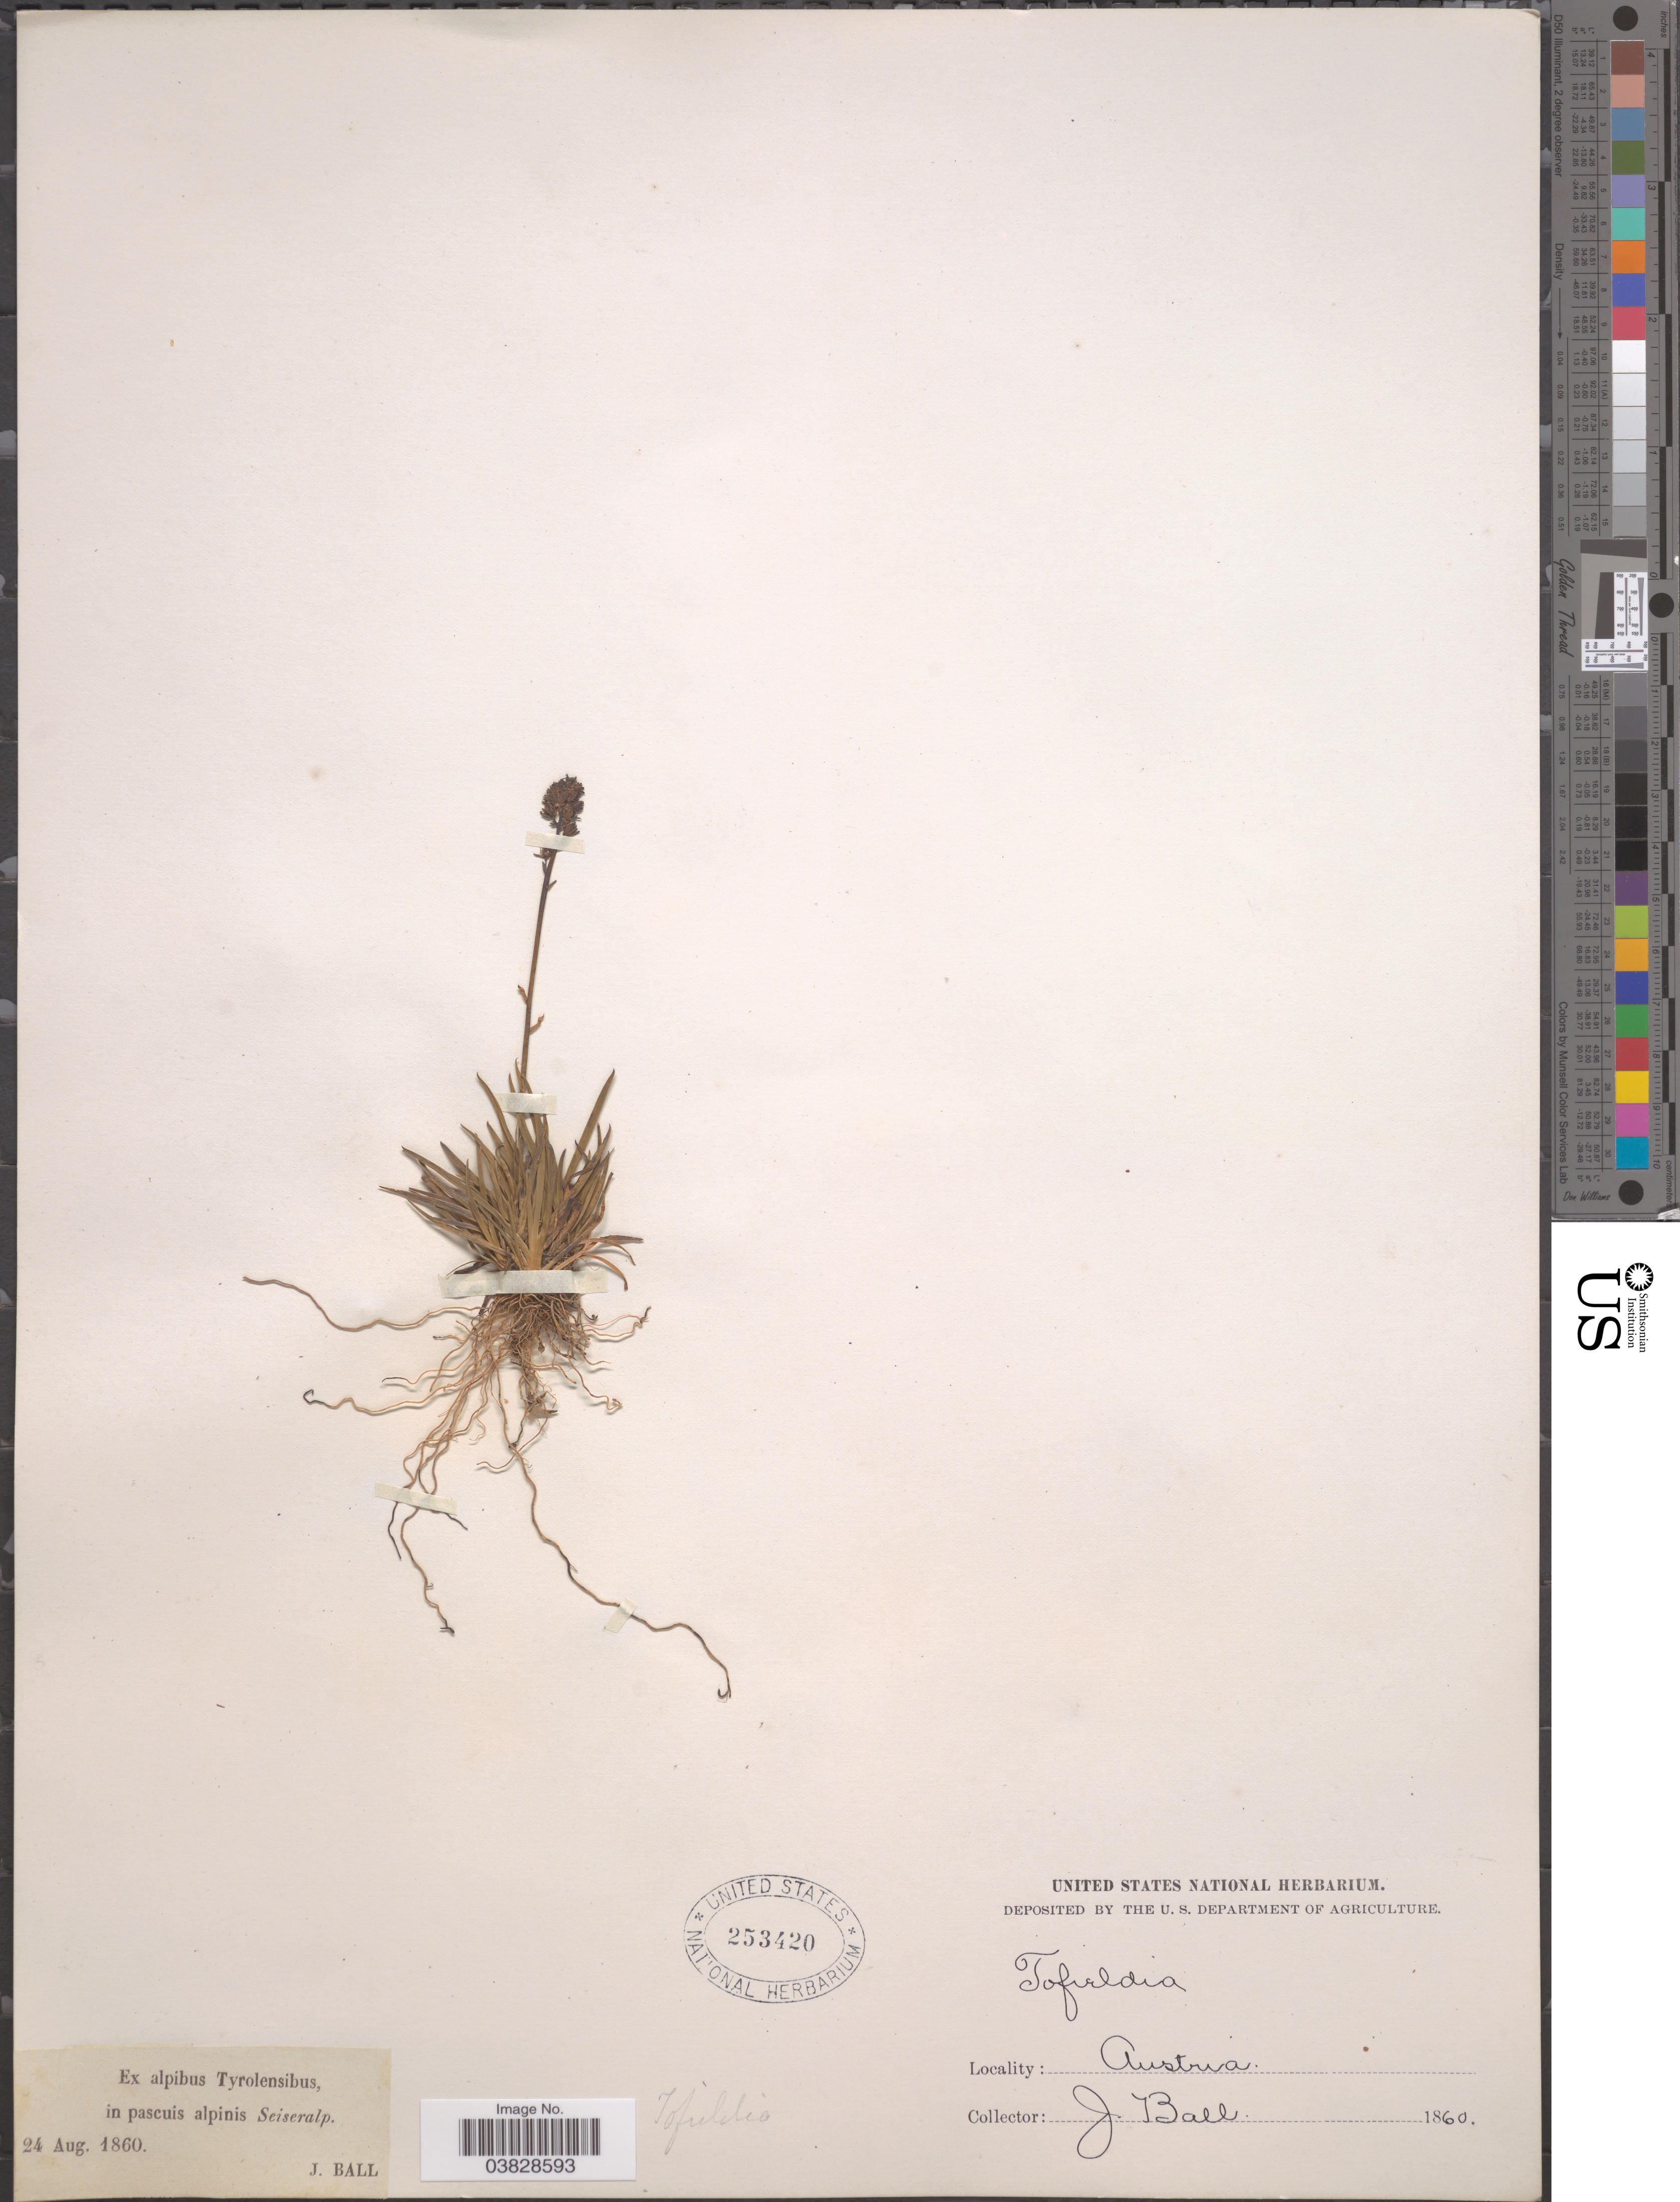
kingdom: Plantae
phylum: Tracheophyta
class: Liliopsida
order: Alismatales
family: Tofieldiaceae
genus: Tofieldia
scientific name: Tofieldia sp.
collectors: J. Ball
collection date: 1860-08-24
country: Austria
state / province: Tirol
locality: Ex alpibus Tyrolensibus, in pascuis alpinis Seiseralp.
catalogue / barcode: US 253420